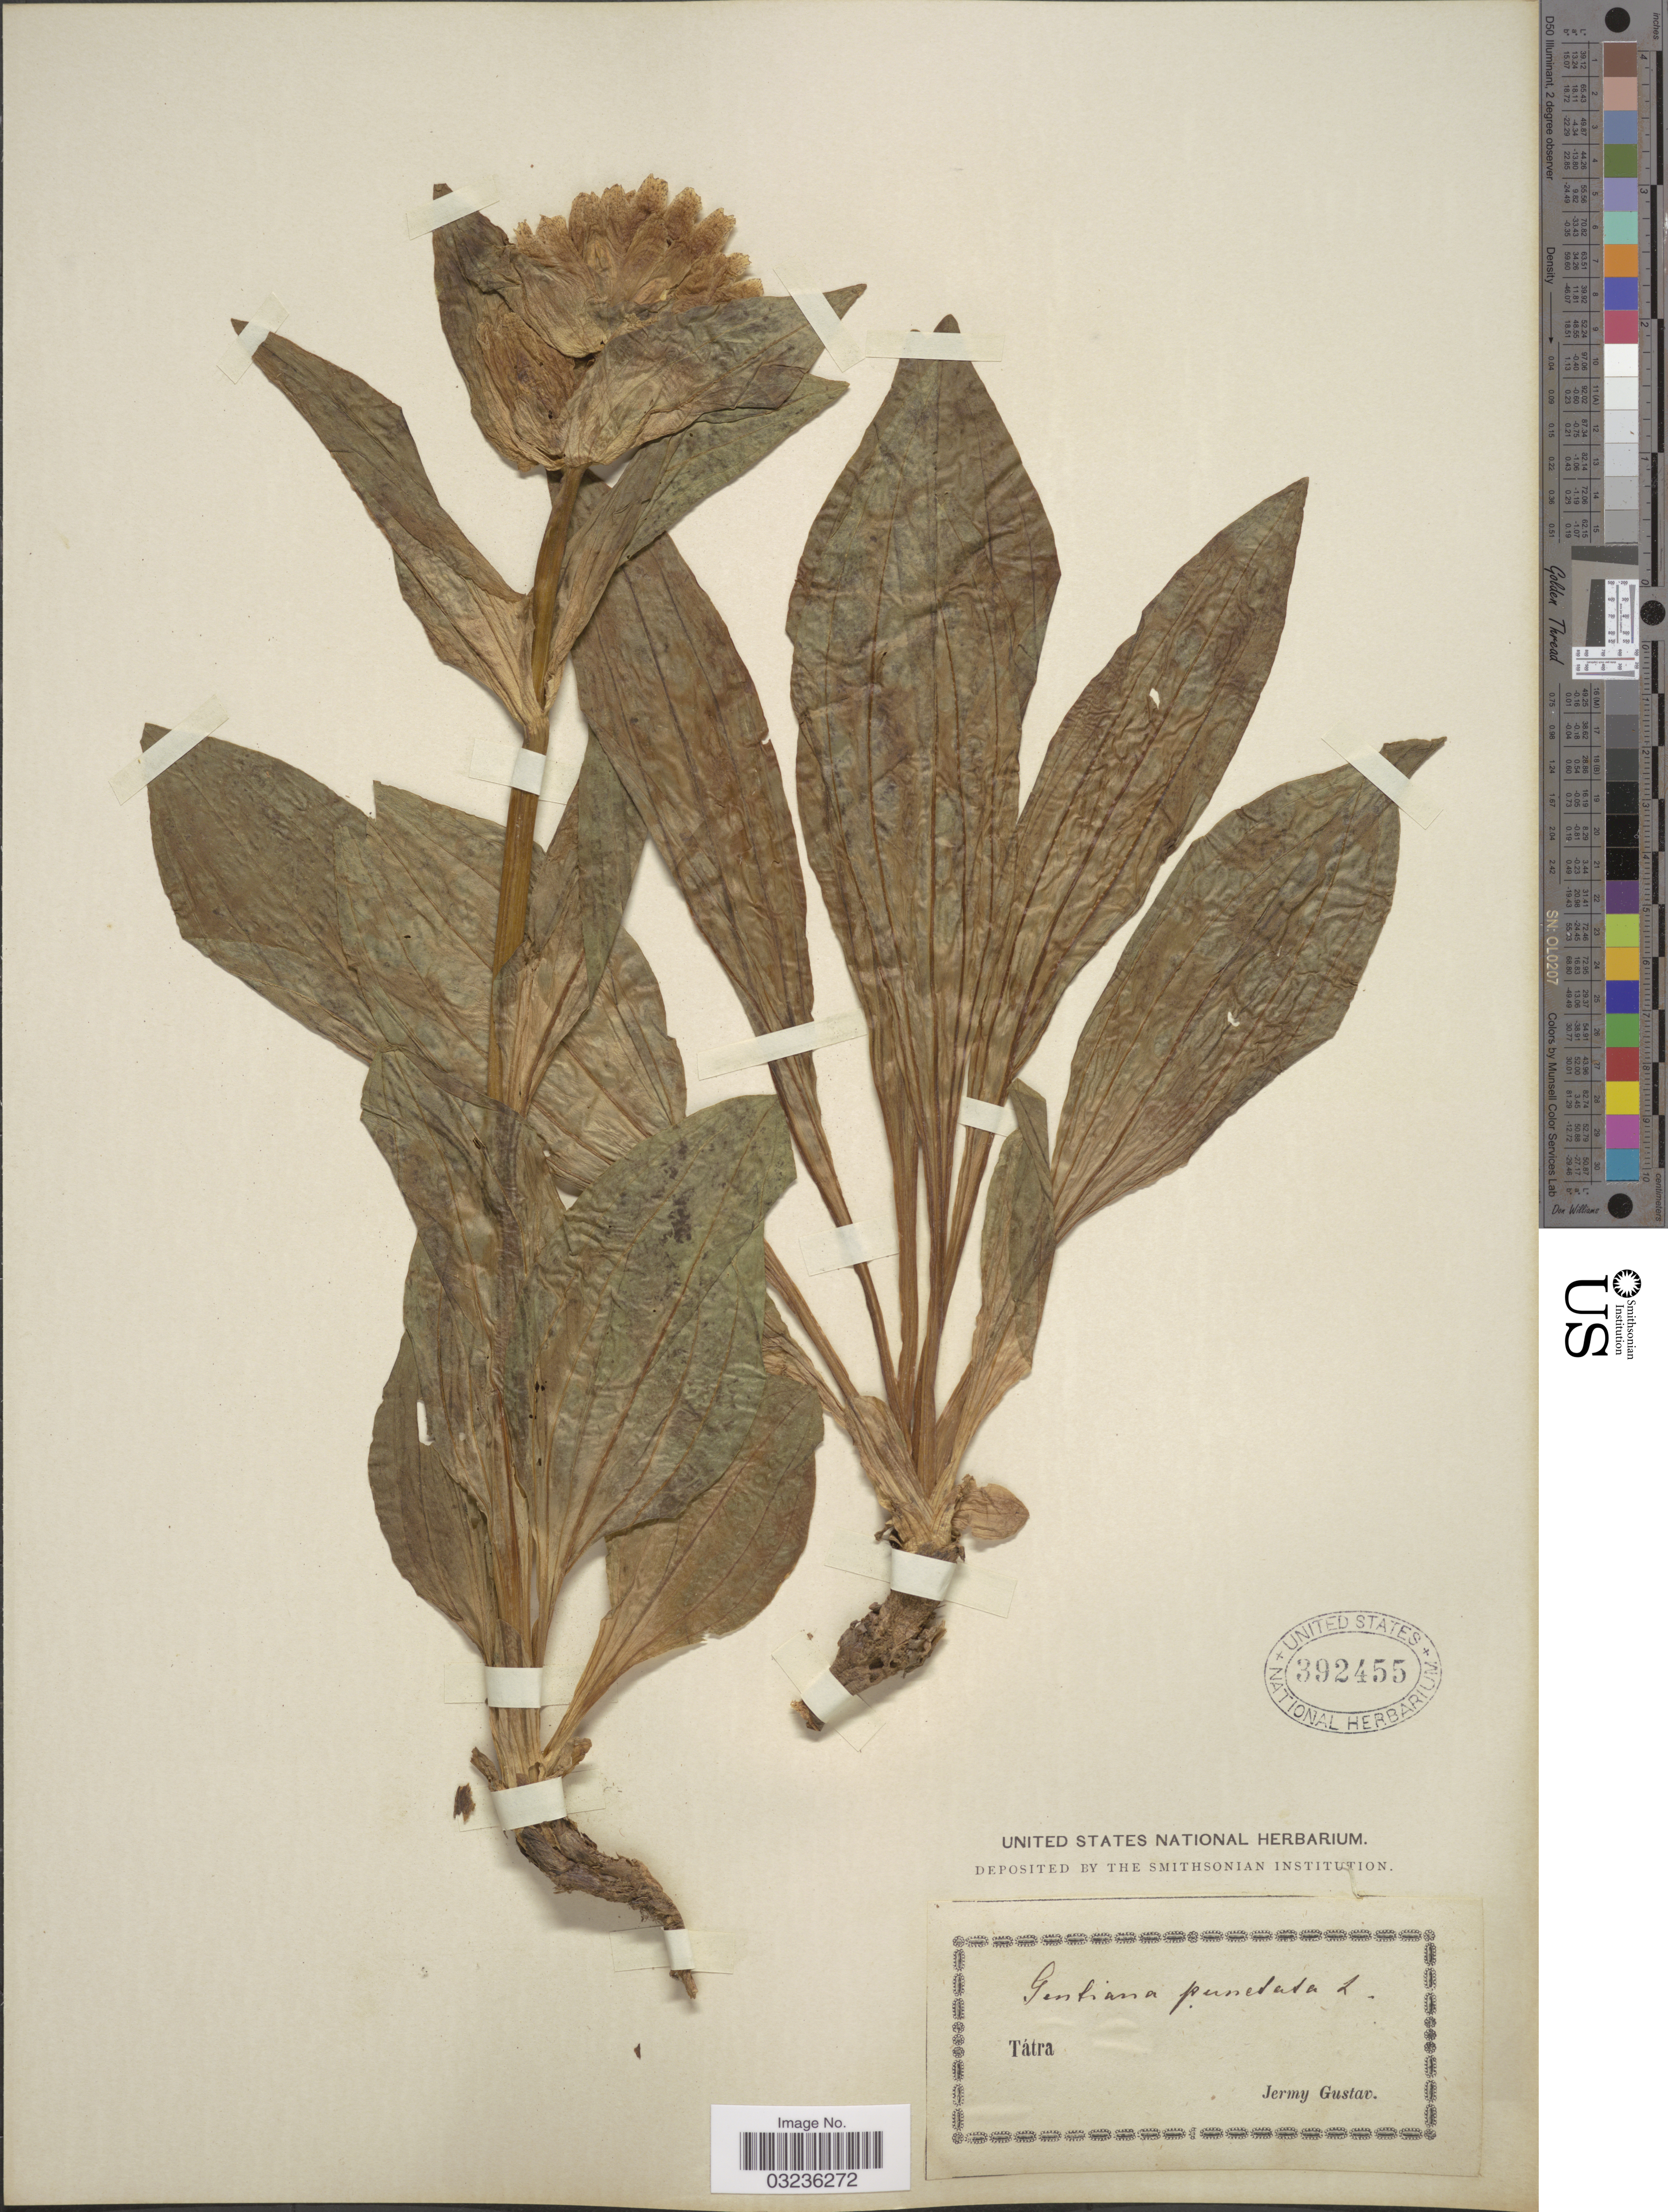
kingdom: Plantae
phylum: Tracheophyta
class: Magnoliopsida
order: Gentianales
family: Gentianaceae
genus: Gentiana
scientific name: Gentiana punctata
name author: L.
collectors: J. Gustav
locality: Tátra.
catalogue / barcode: US 392455